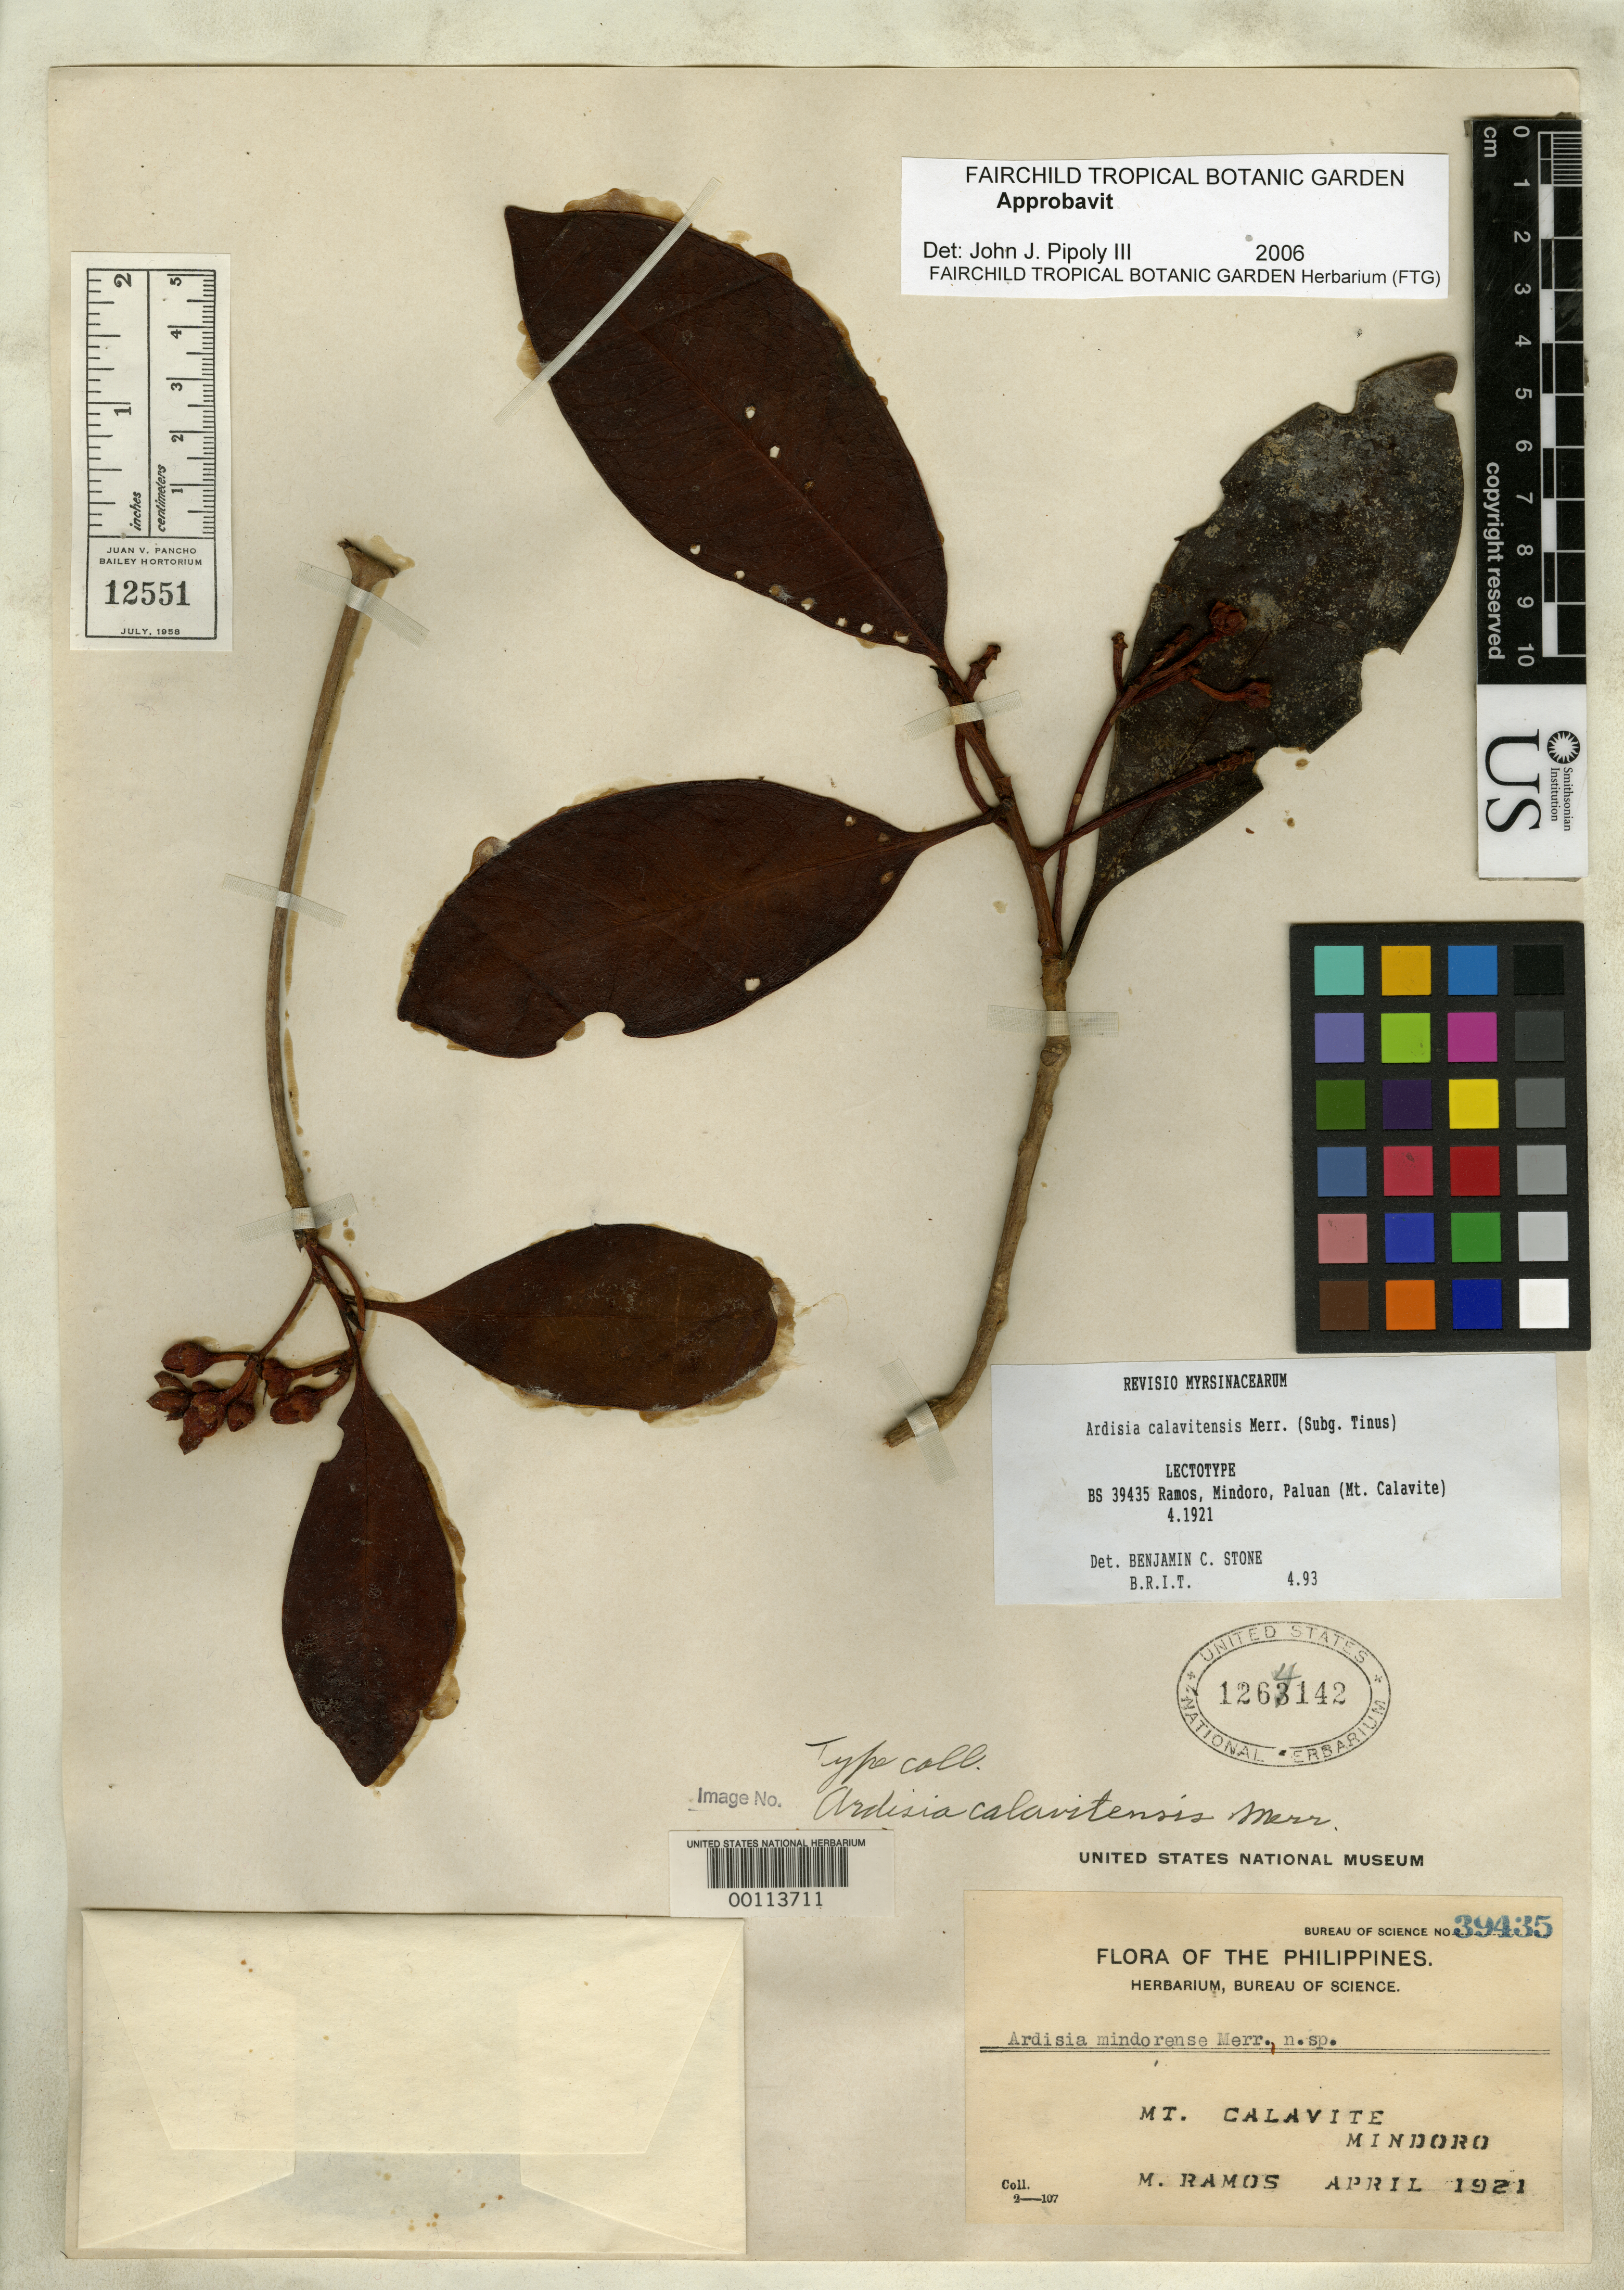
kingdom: Plantae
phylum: Tracheophyta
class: Magnoliopsida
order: Ericales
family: Primulaceae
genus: Ardisia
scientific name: Ardisia calavitensis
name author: Merr.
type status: Isotype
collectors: M. Ramos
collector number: Bur. Sci. 39435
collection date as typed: Apr 1921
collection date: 1921-04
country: Philippines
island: Mindoro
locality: Mount Calavite.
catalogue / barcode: US 1264142